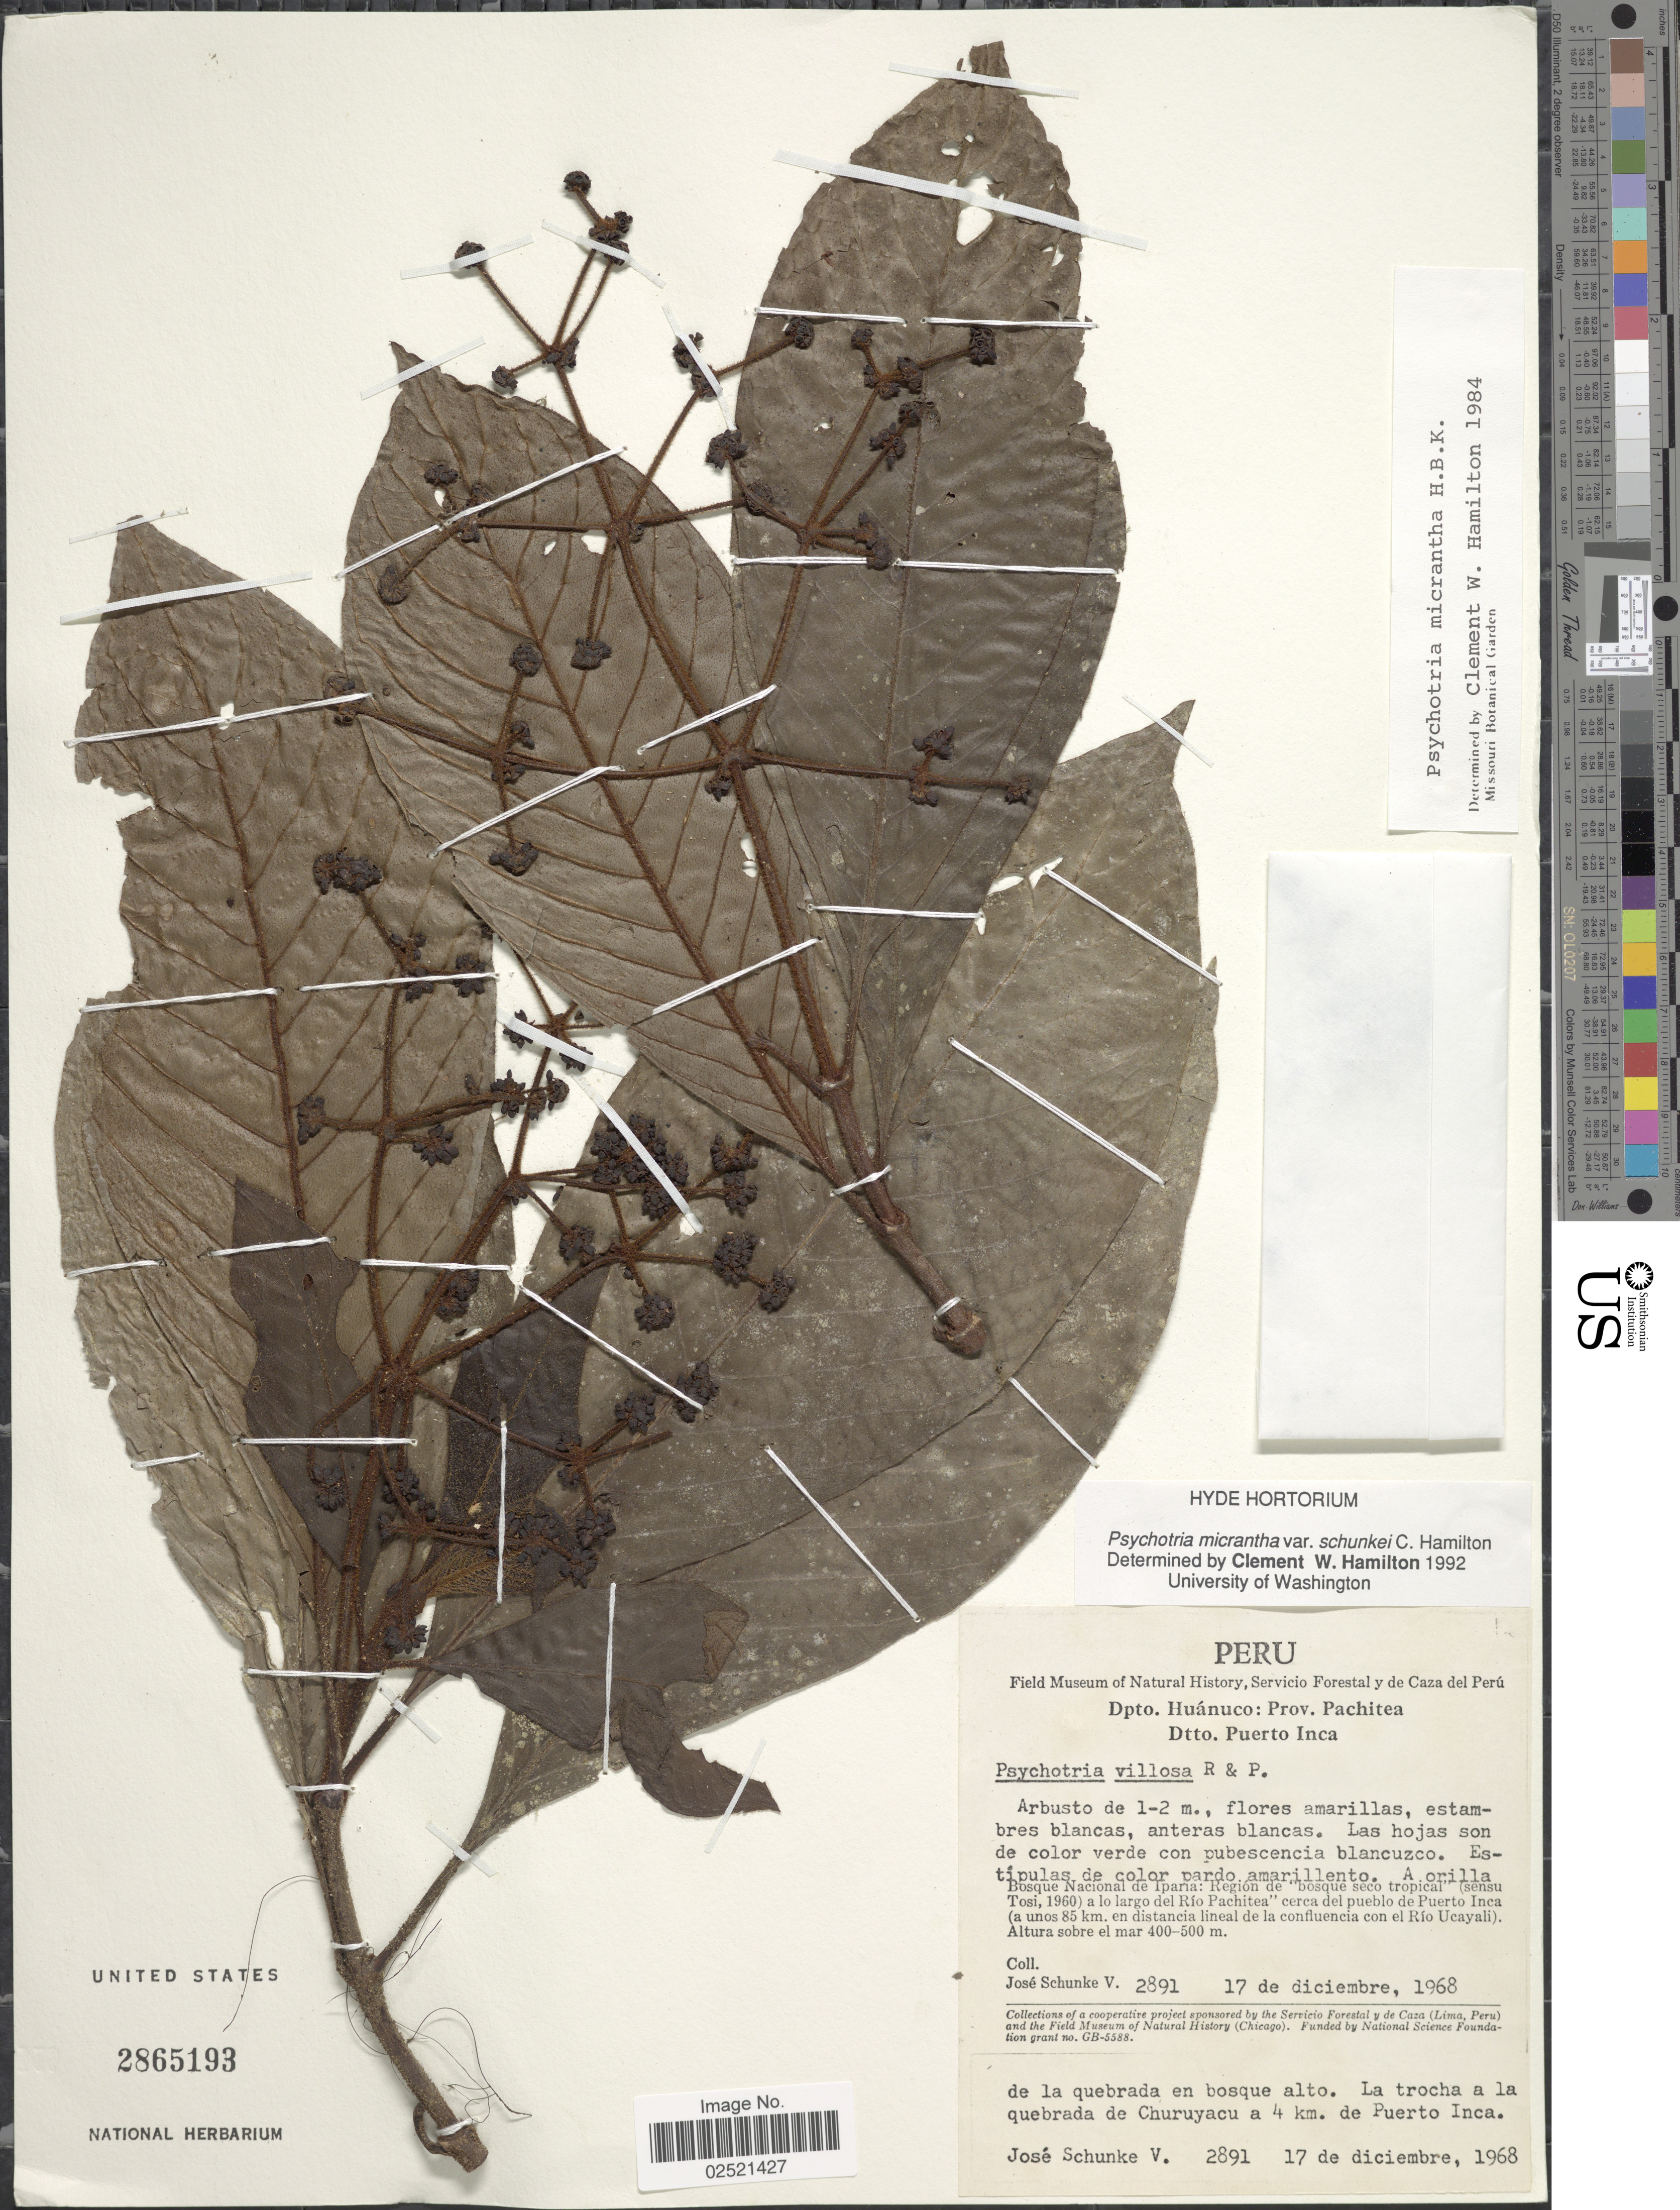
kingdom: Plantae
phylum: Tracheophyta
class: Magnoliopsida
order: Gentianales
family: Rubiaceae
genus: Psychotria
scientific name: Psychotria micrantha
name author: Kunth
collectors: J. Schunke Vigo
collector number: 2891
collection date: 1968-12-17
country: Peru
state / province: Huánuco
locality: Prov. Pachitea, dtto. Puerto Inca, a orilla de la quebrada en bosque alto, La trocha a la quebrada de Churuyacu a 4 km. de Puerto Inca, Bosque Nacional de Iparia: Region de bosque seco tropical (sensu Tosi, 1960) a lo largo del Rio Pachitea cerca del pueblo de Puerto Inca (a unos 85 km. en distancia lineal de la confluencia con el Rio Ucayali)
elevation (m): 400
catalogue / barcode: US 2865193